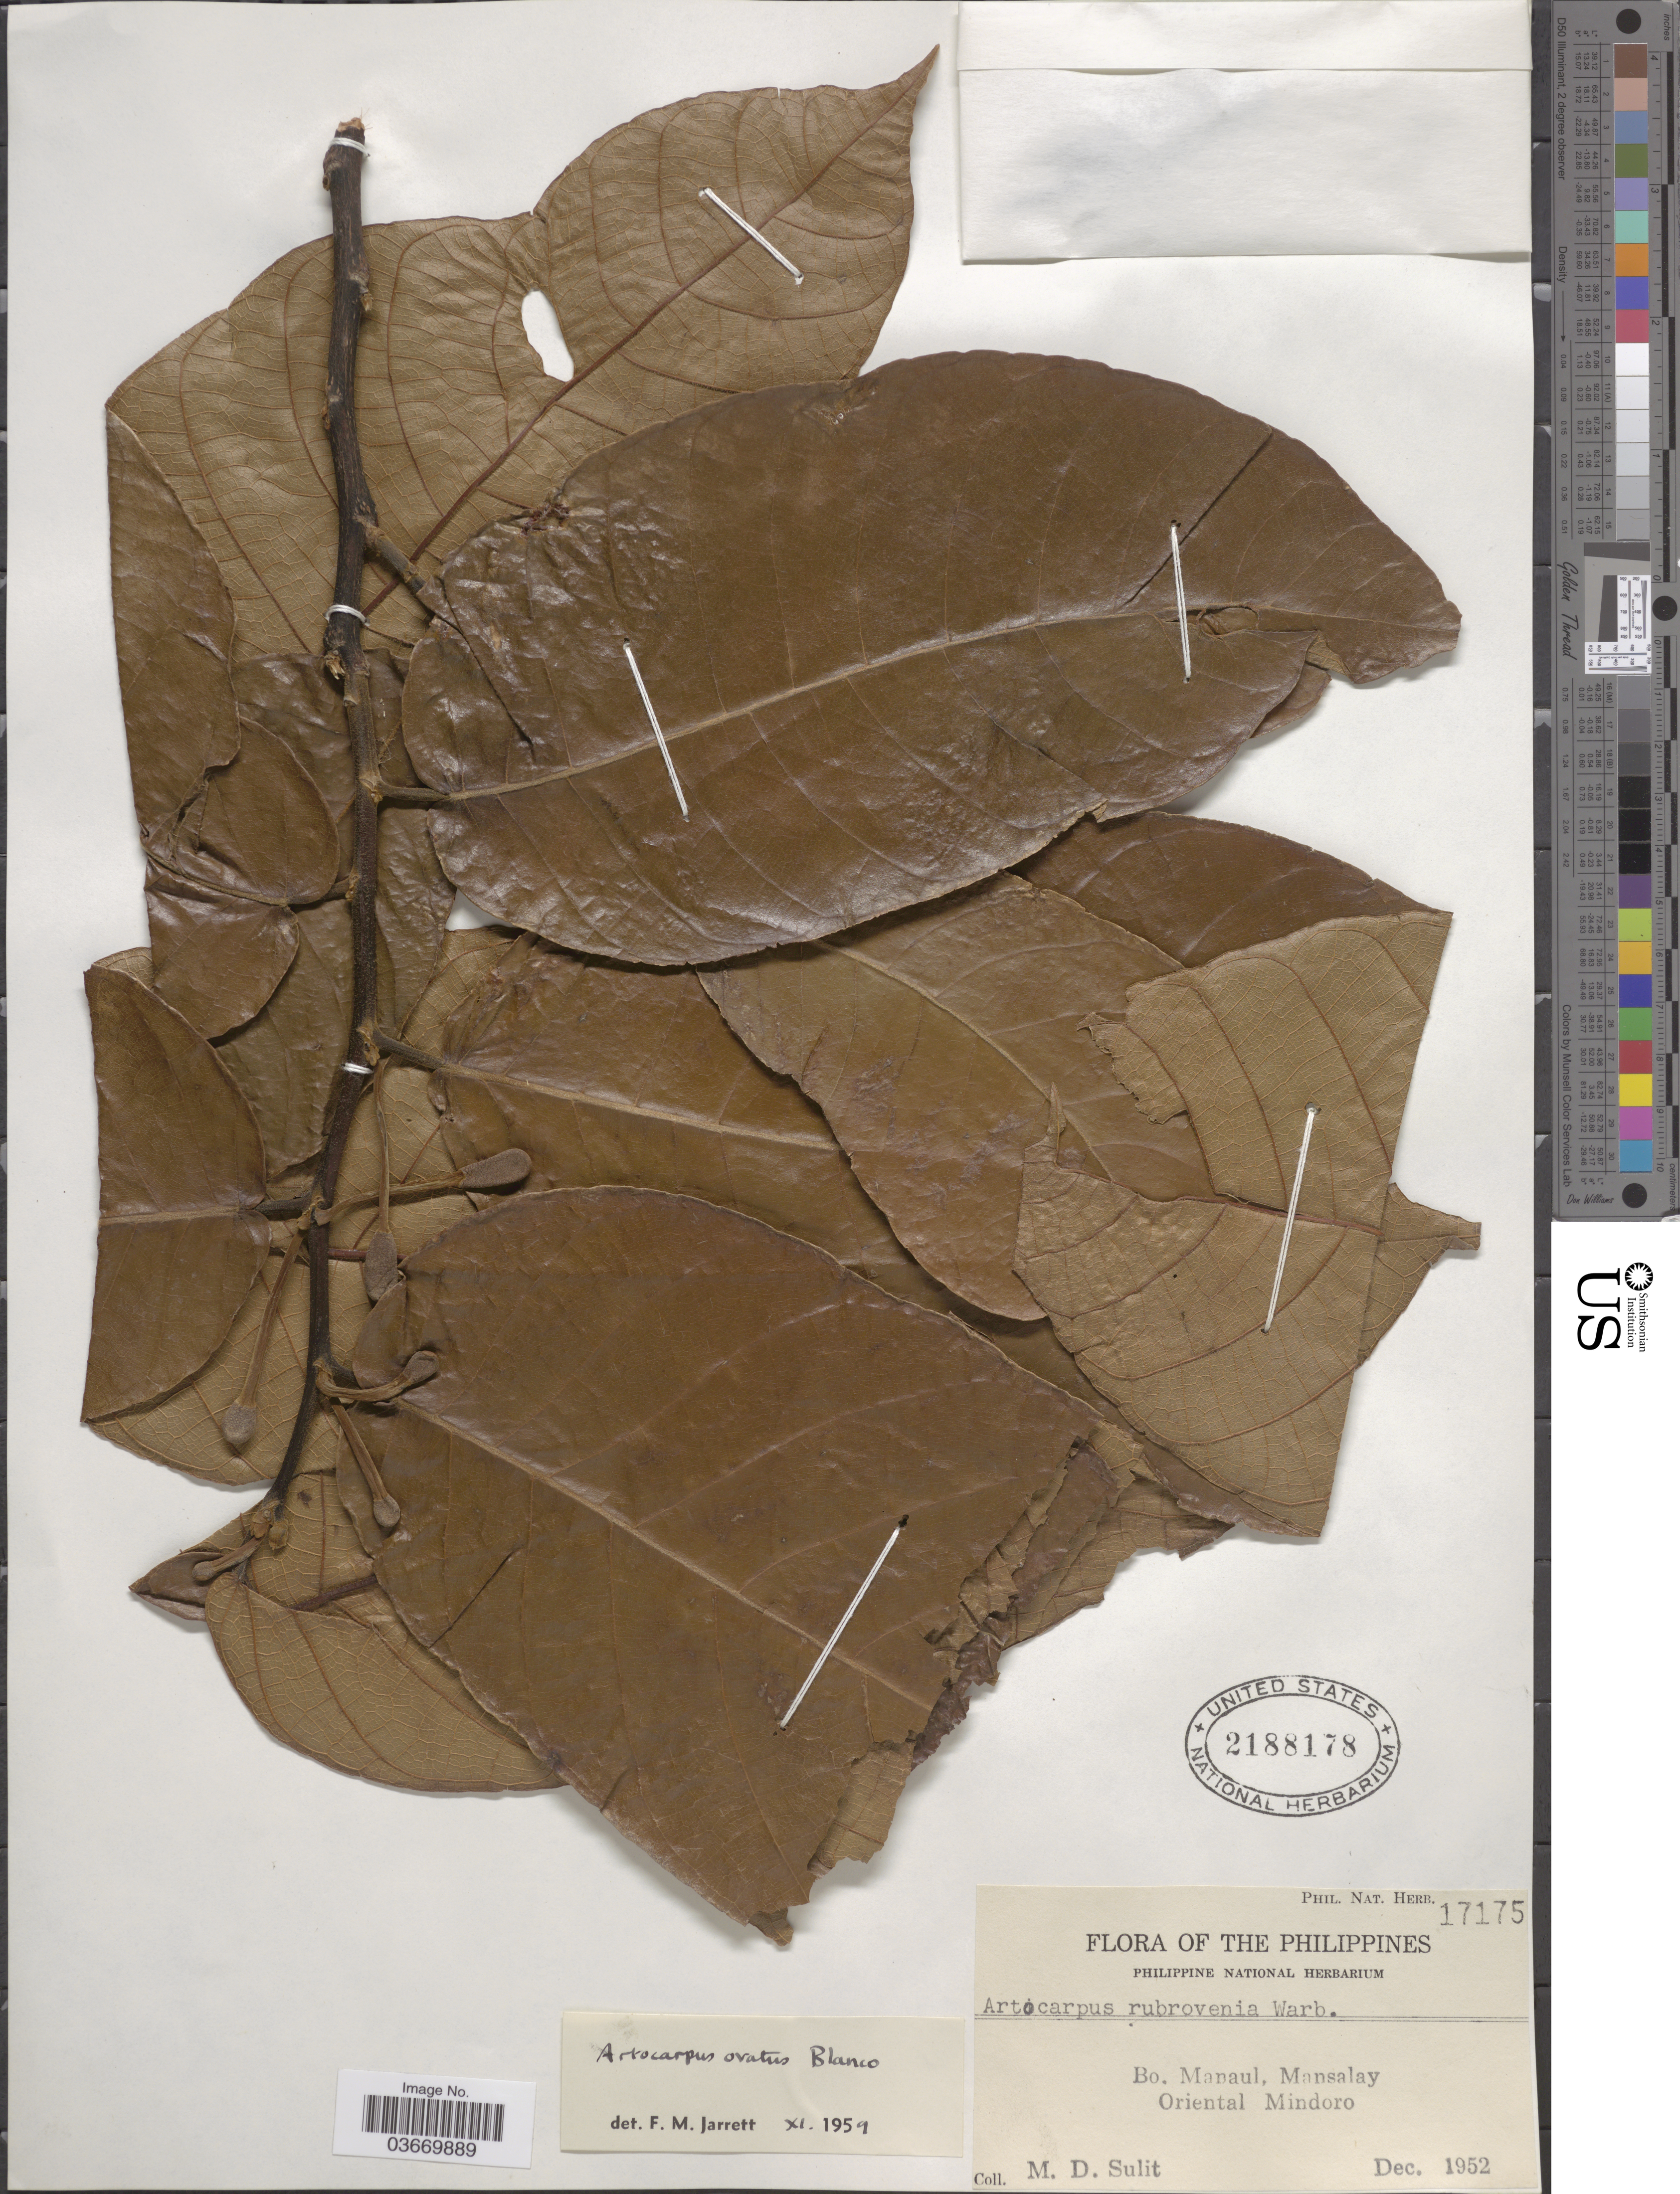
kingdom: Plantae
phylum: Tracheophyta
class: Magnoliopsida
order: Rosales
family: Moraceae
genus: Artocarpus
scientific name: Artocarpus ovatus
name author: Blanco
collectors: M. Sulit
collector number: Phil. Nat. Herb. 17175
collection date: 1952-12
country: Philippines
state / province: Mimaropa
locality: Bo. Manaul, Mansalay. Oriental Mindoro.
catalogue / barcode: US 2188178